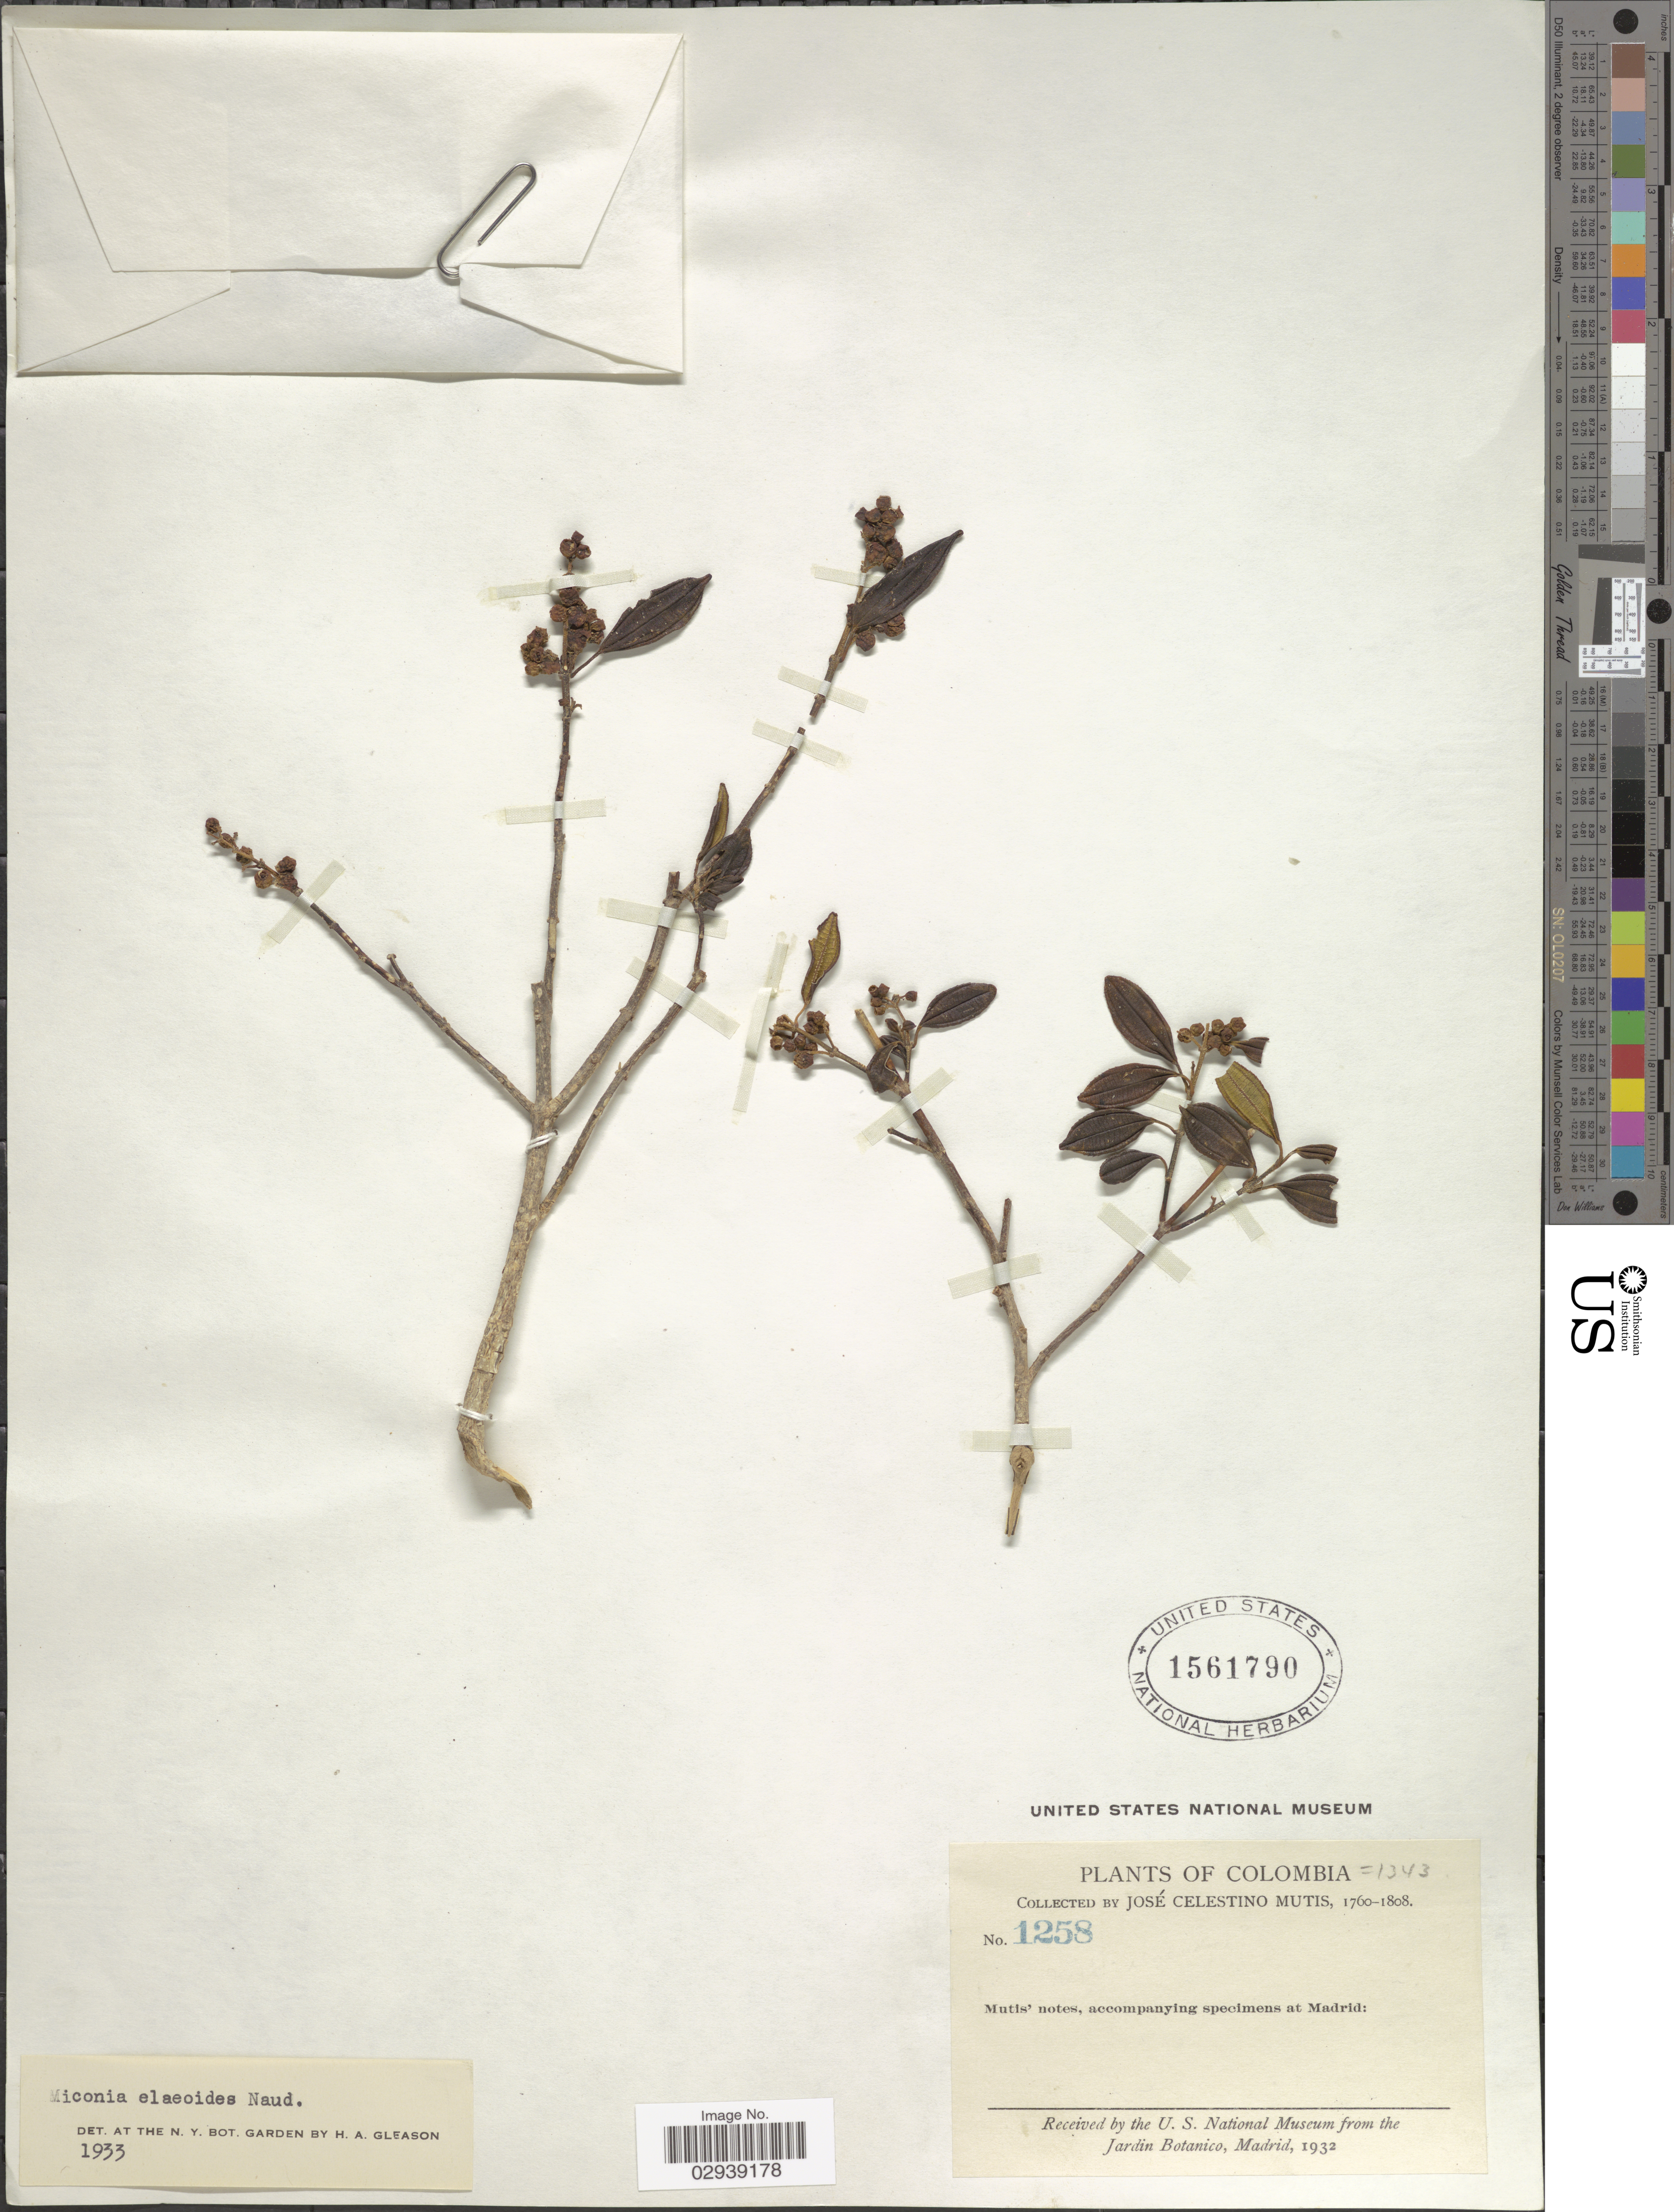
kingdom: Plantae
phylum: Tracheophyta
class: Magnoliopsida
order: Myrtales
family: Melastomataceae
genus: Miconia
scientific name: Miconia elaeoides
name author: Naudin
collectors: J. C. B. Mutis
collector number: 1258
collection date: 1760/1808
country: Colombia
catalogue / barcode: US 1561790